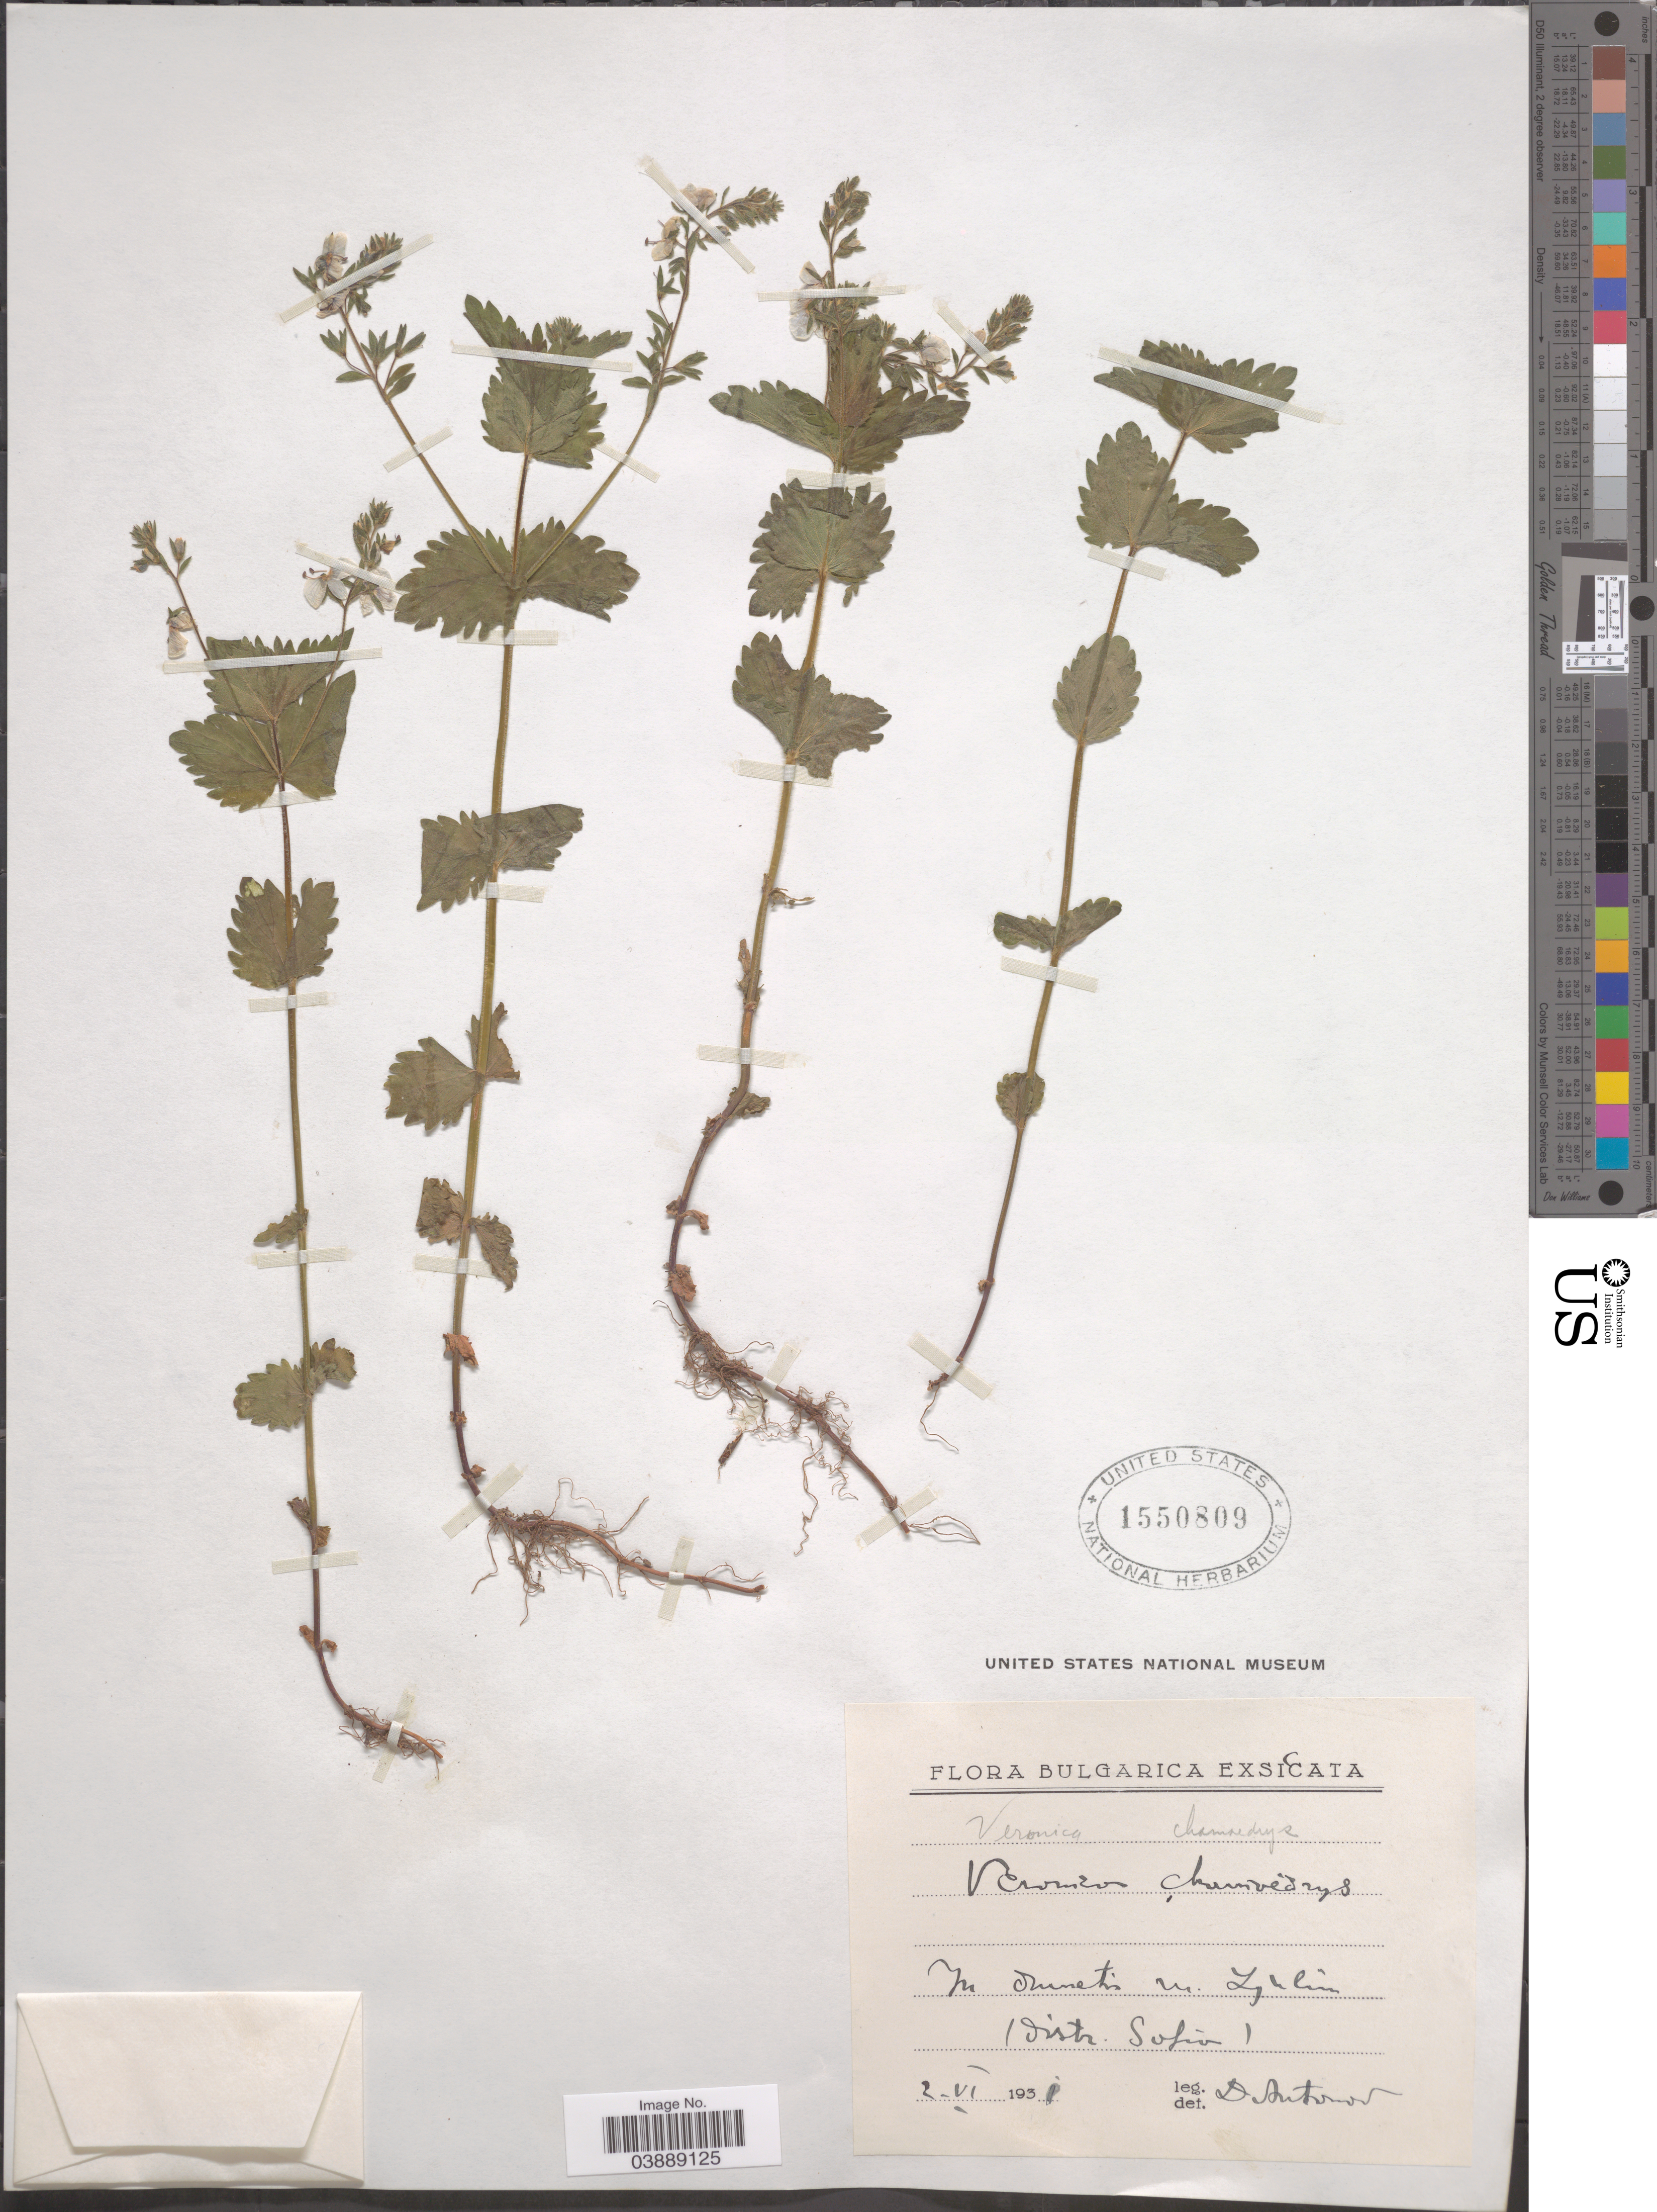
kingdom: Plantae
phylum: Tracheophyta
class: Magnoliopsida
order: Lamiales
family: Plantaginaceae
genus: Veronica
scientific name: Veronica chamaedrys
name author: L.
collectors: D. Antonov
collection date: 1931-06-02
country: Bulgaria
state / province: Sofia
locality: Bulgarica. In dumetis du [interpreted] Zylim [interpreted] (Distr. Sofia).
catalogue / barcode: US 1550809